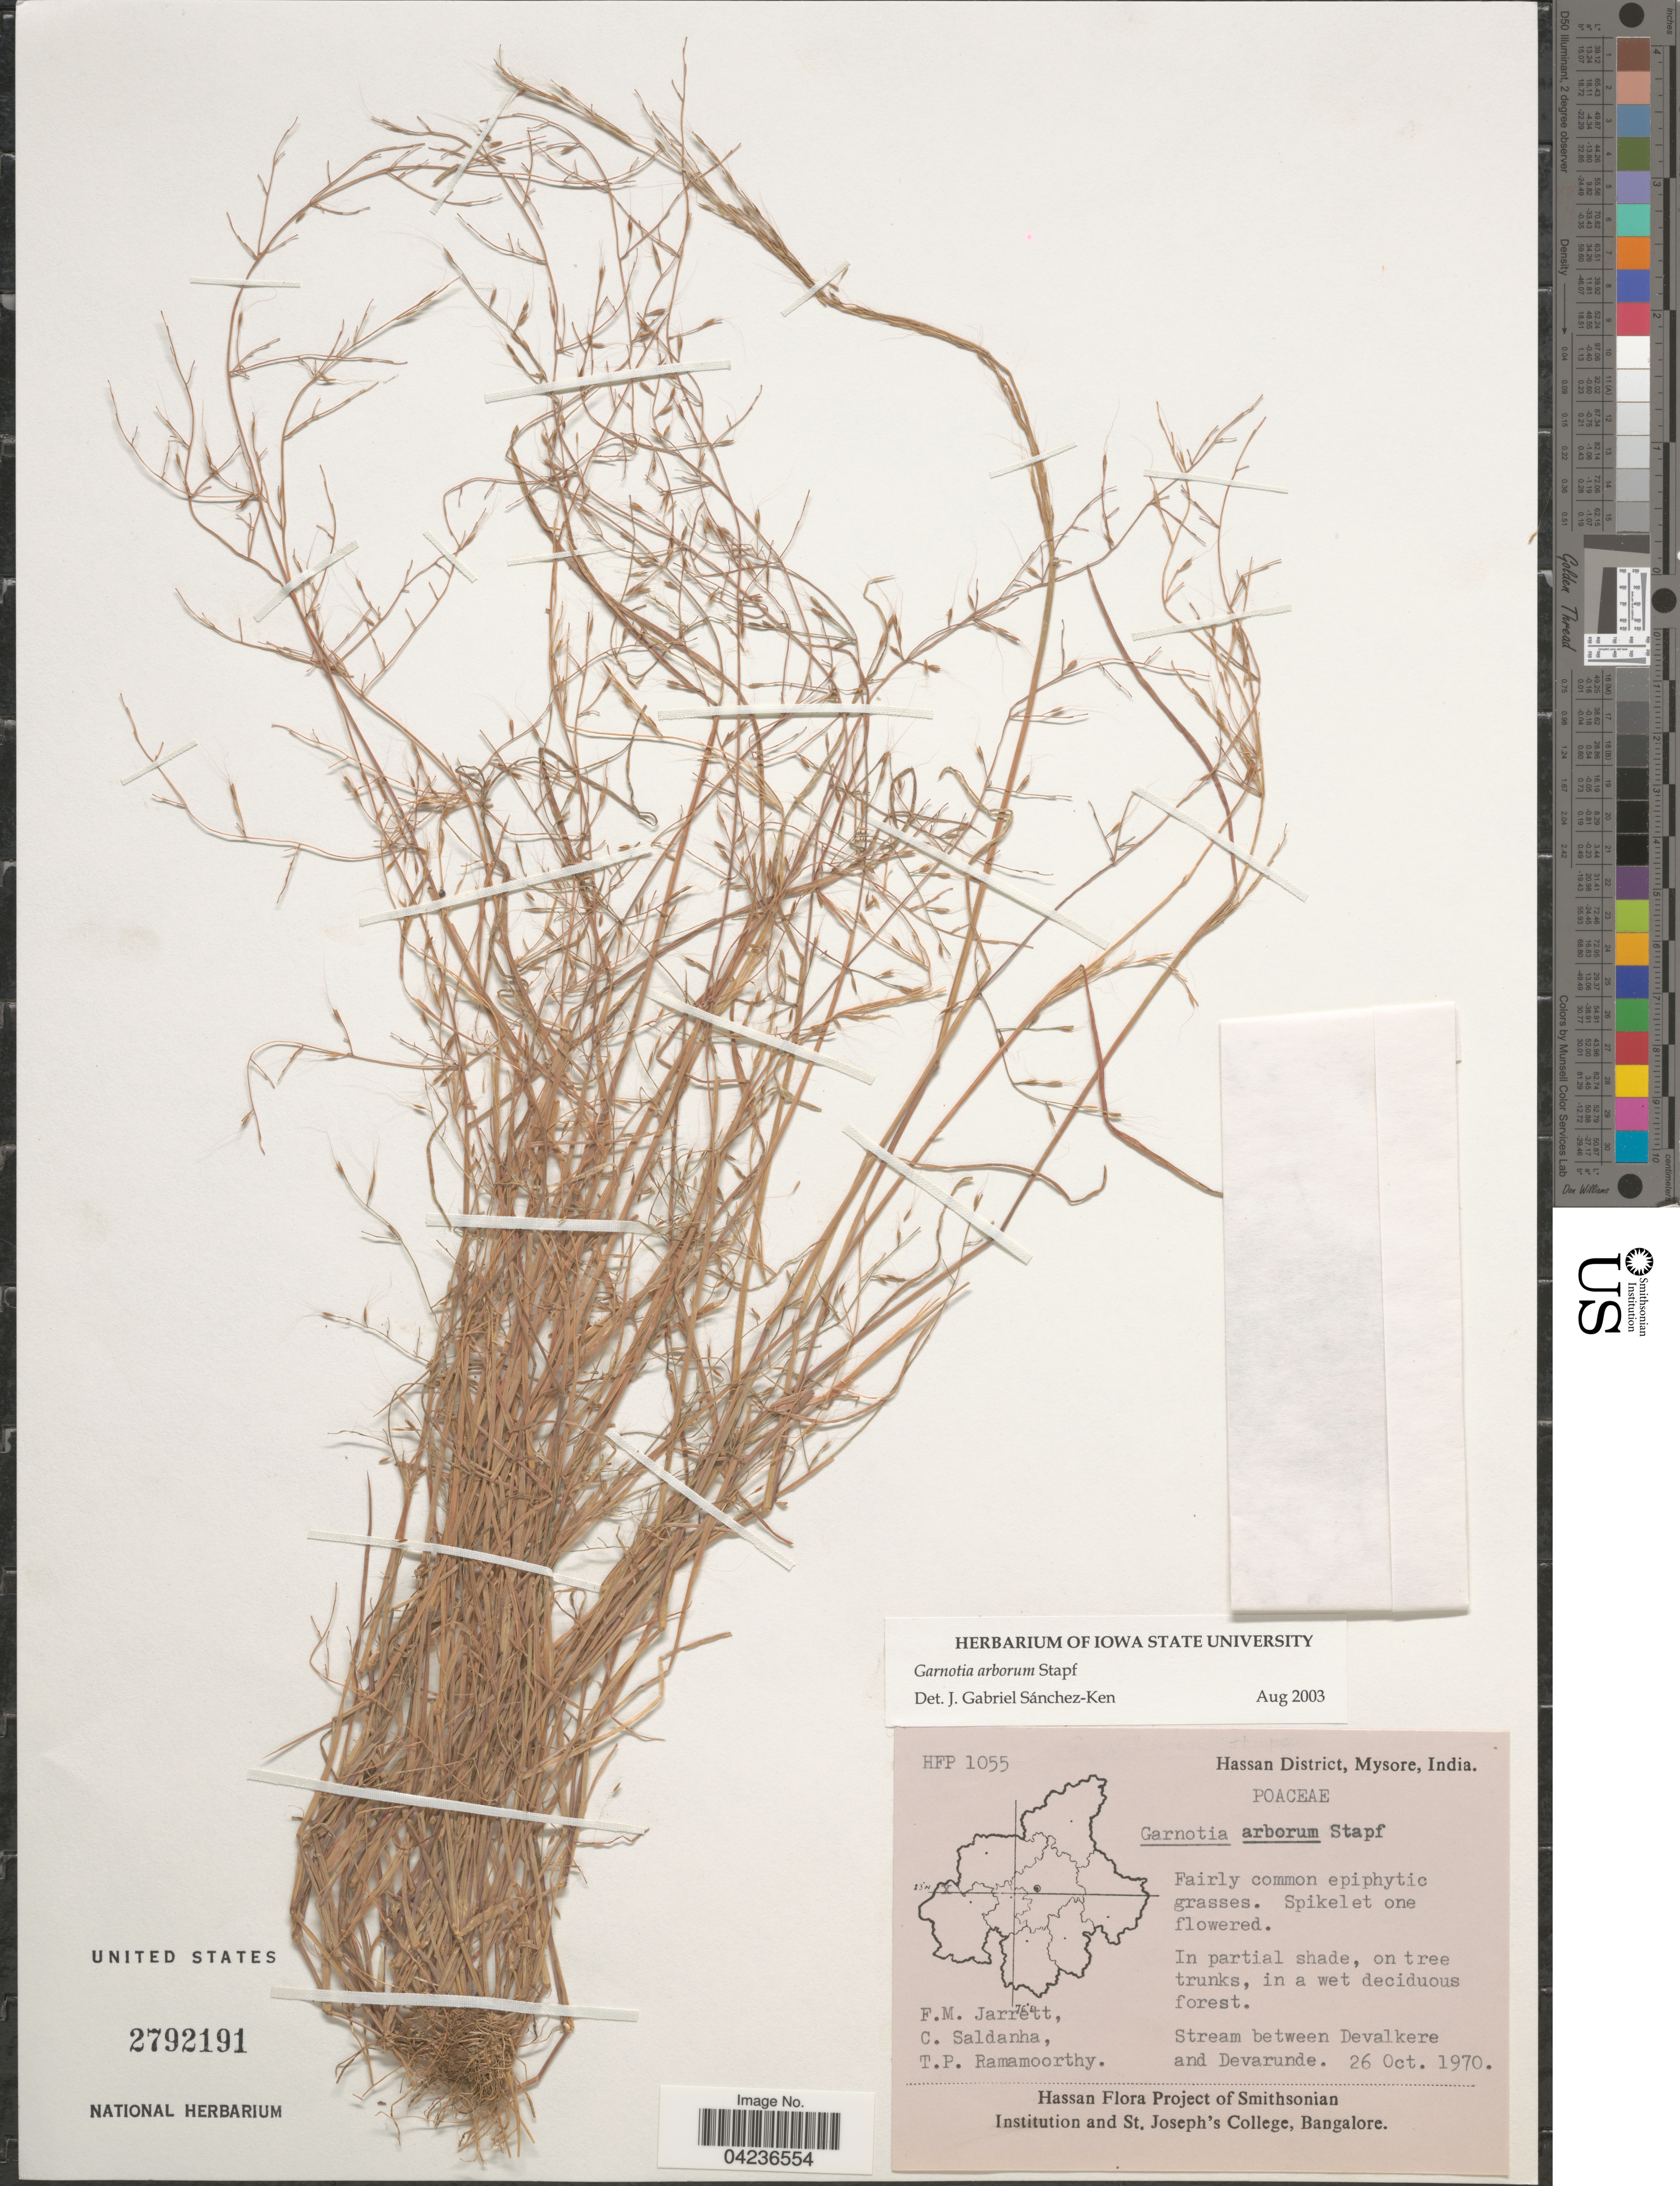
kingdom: Plantae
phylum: Tracheophyta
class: Liliopsida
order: Poales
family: Poaceae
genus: Garnotia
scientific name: Garnotia arborum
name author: Stapf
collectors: F. M. Jarrett, C. Saldanha & T. P. Ramamoorthy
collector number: HFP1055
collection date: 1970-10-26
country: India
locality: Hassan District, Mysore. Stream between Devalkere and Devarunde.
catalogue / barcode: US 2792191